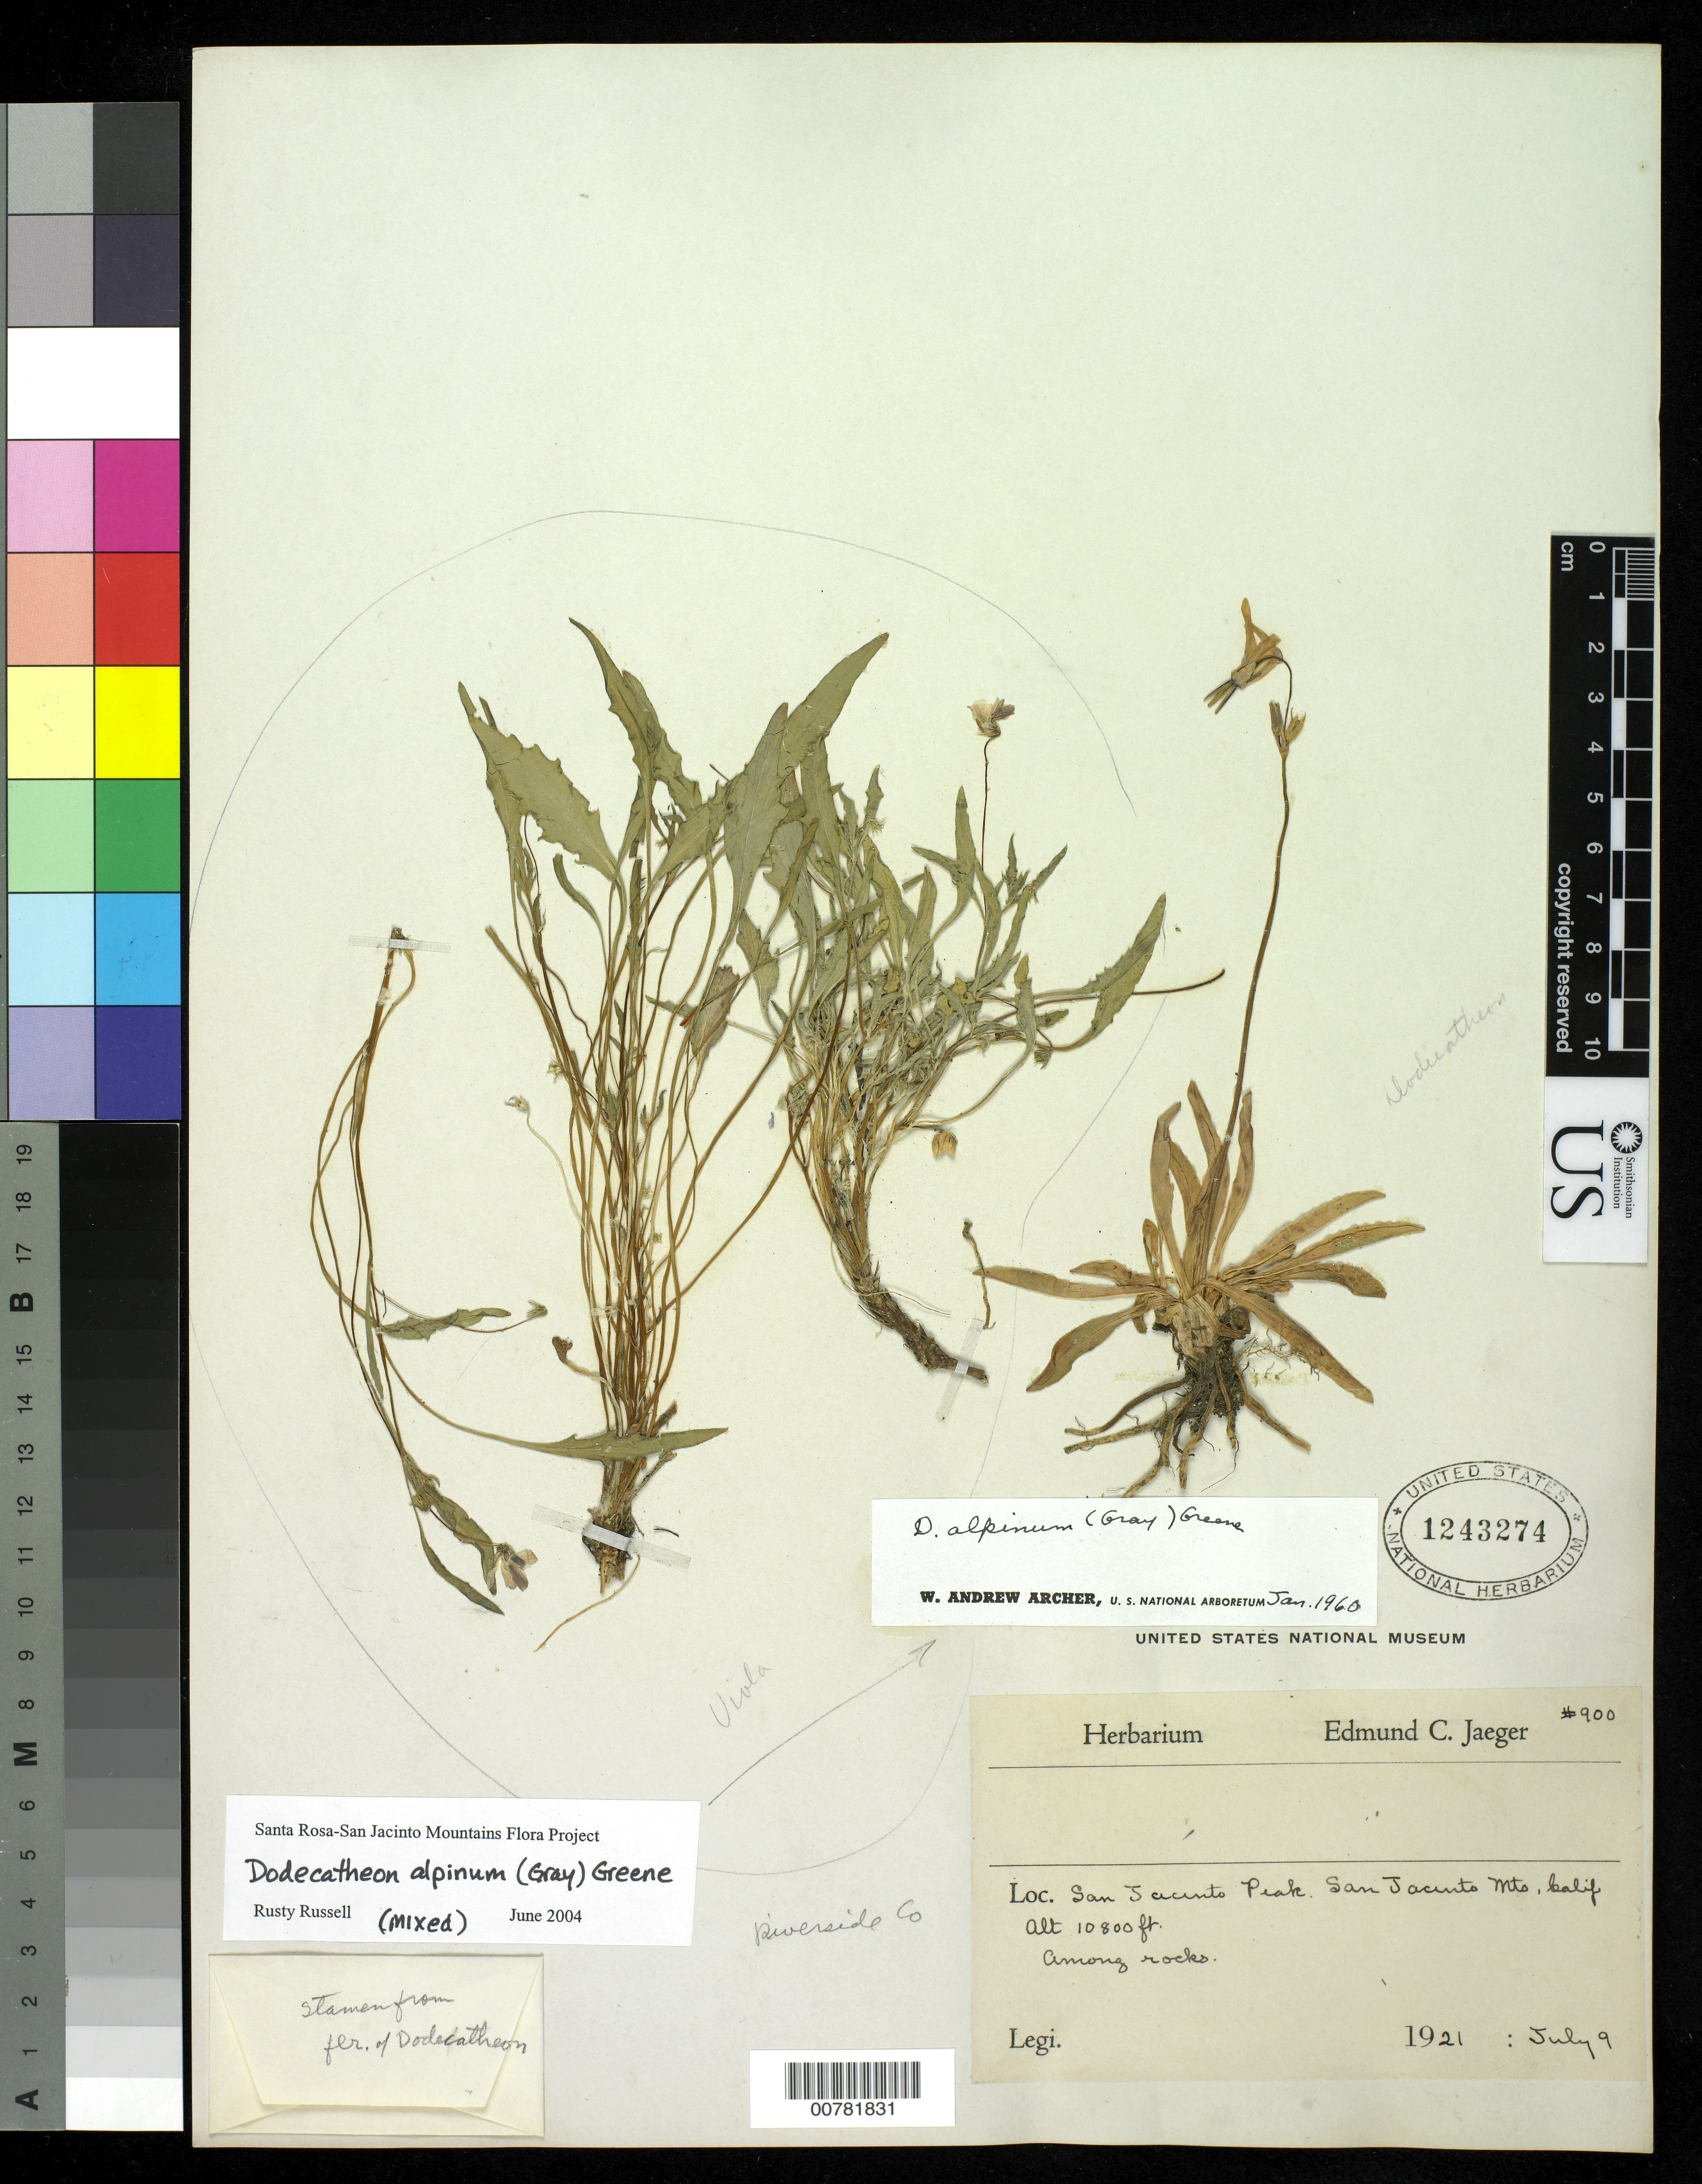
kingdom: Plantae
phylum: Tracheophyta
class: Magnoliopsida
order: Ericales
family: Primulaceae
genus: Dodecatheon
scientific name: Dodecatheon alpinum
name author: (A. Gray) Greene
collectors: ex herb. E.C. Jaeger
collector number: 900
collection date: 1921-07-09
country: United States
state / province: California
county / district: Riverside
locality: Riverside Co. San Jacinto Peak. San Jacinto Mts.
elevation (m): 3292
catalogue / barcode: US 1243274